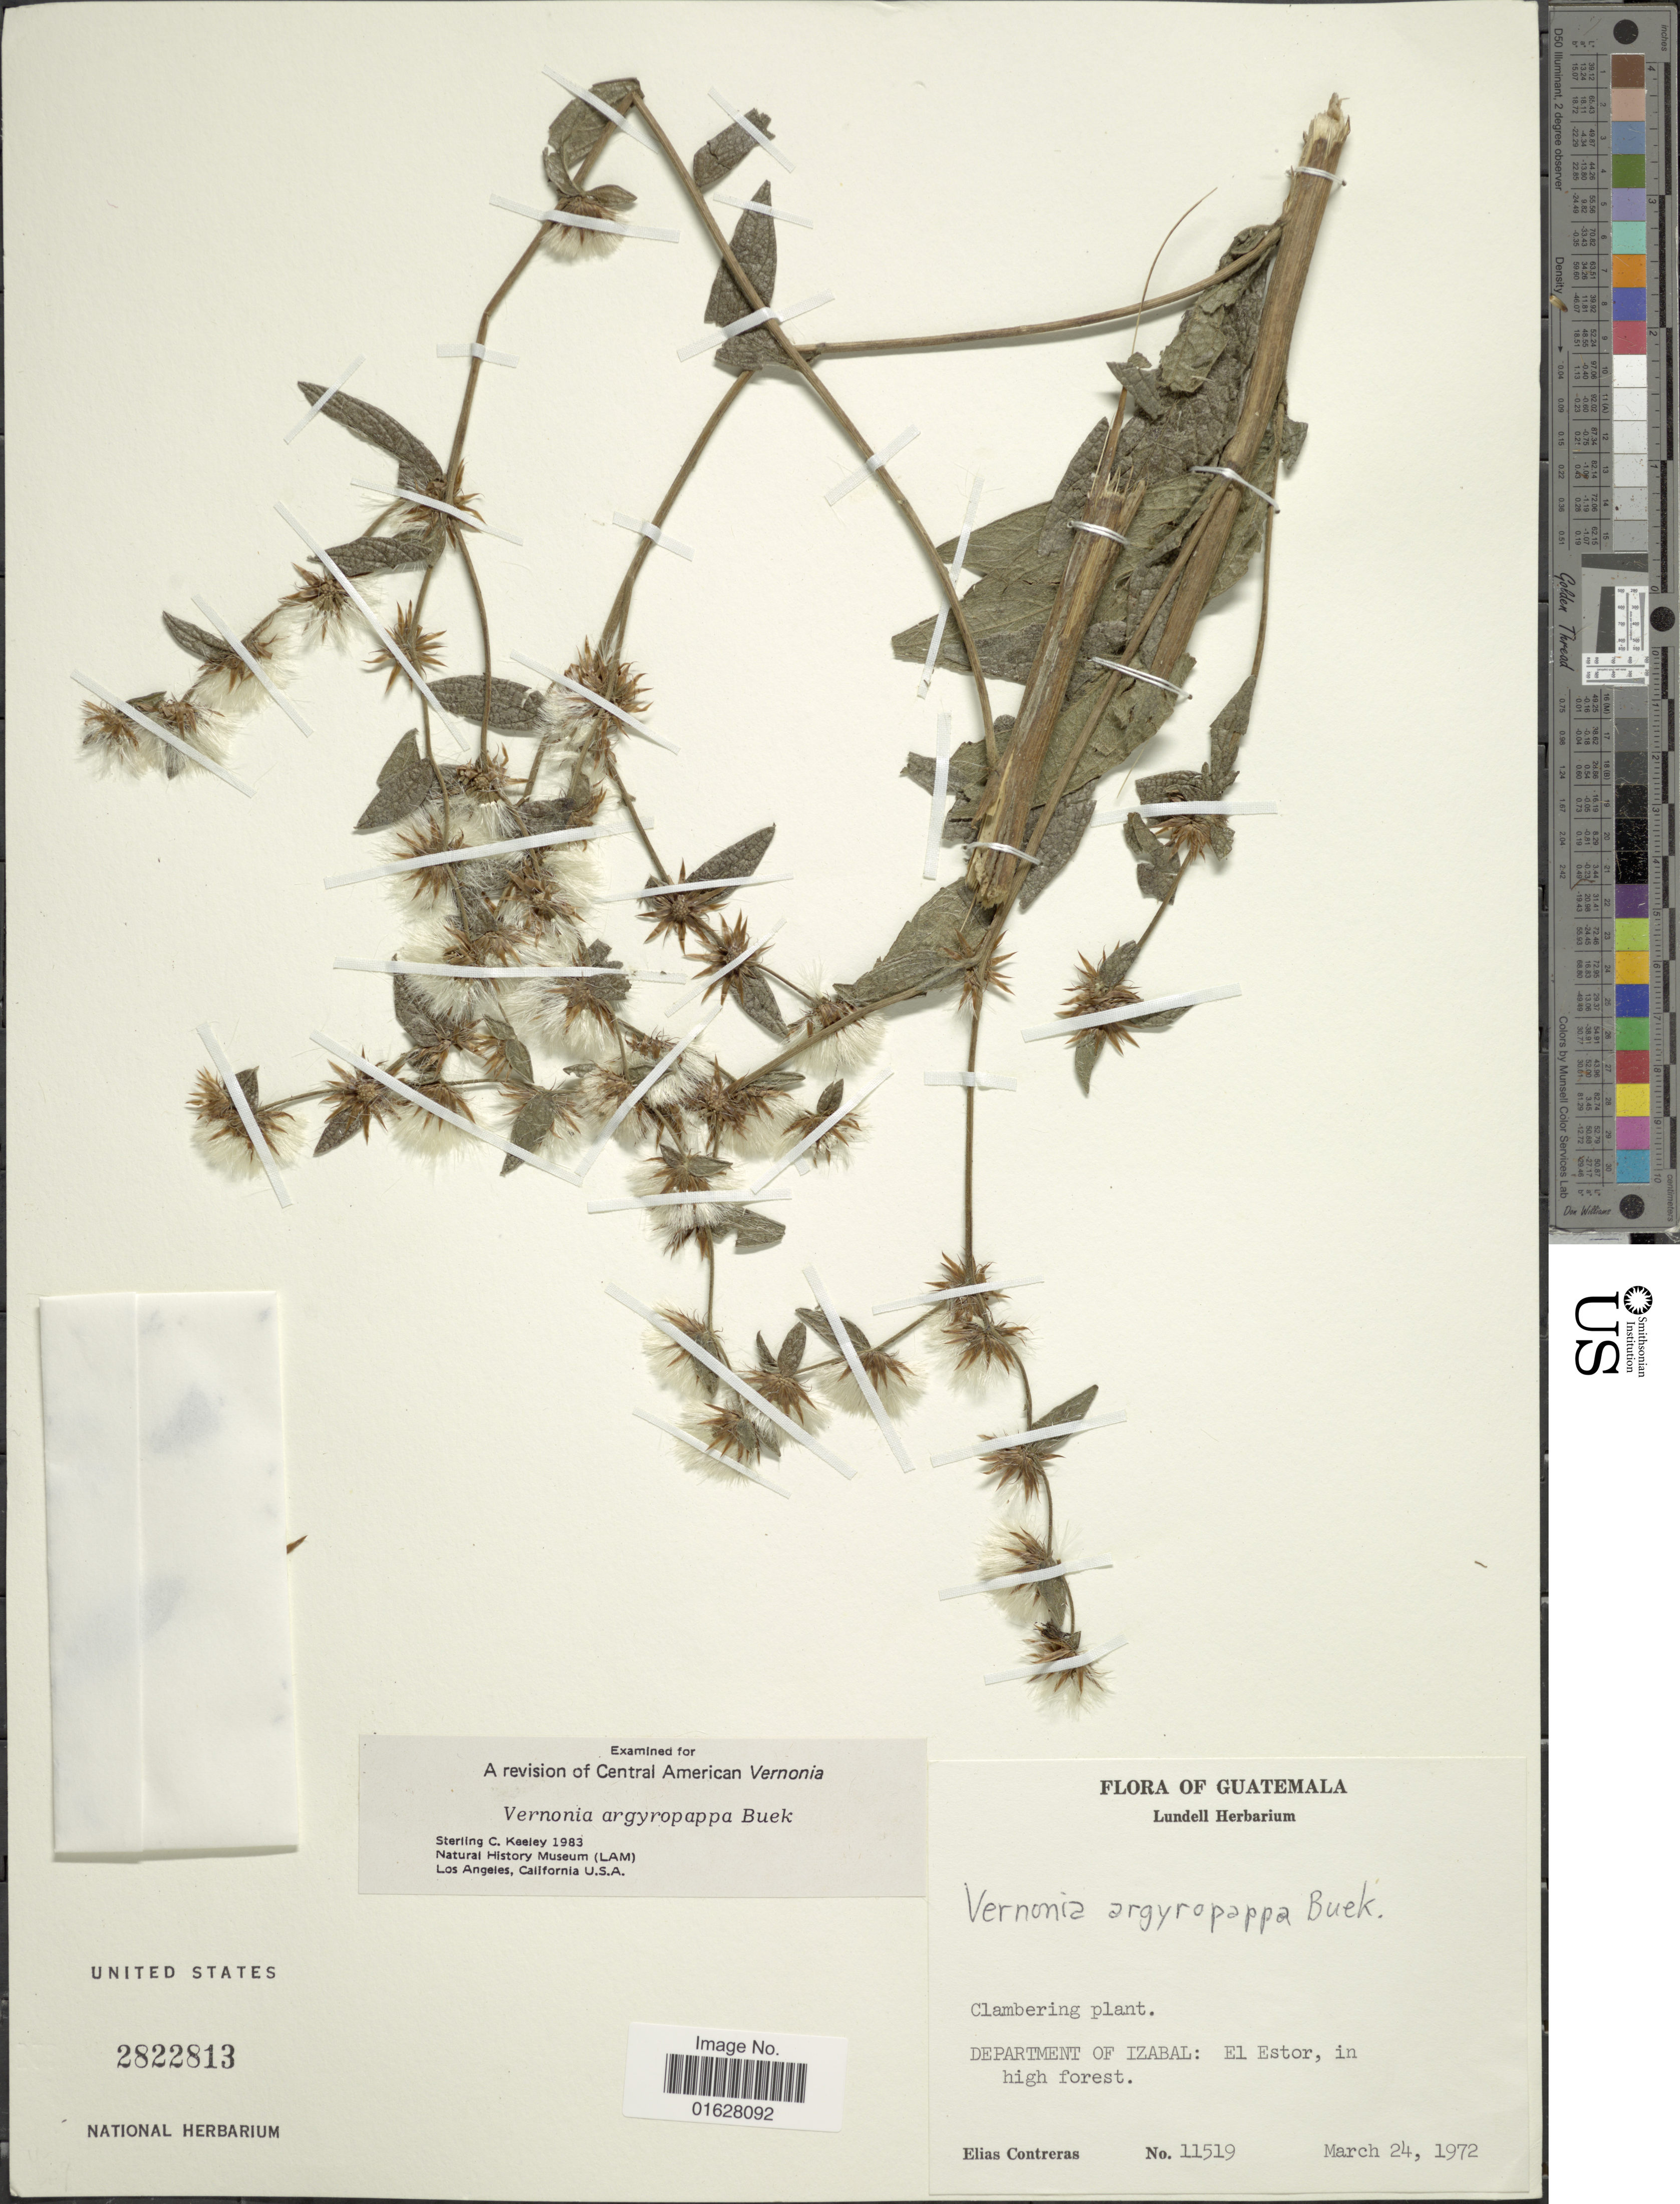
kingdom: Plantae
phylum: Tracheophyta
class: Magnoliopsida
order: Asterales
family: Asteraceae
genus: Lepidaploa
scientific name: Lepidaploa salzmannii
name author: (DC.) H. Rob.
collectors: E. Contreras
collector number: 11519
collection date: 1972-03-24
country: Guatemala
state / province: Izabal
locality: Guatamala. Department of Izabal: El Estor, in high forest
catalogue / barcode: US 2822813